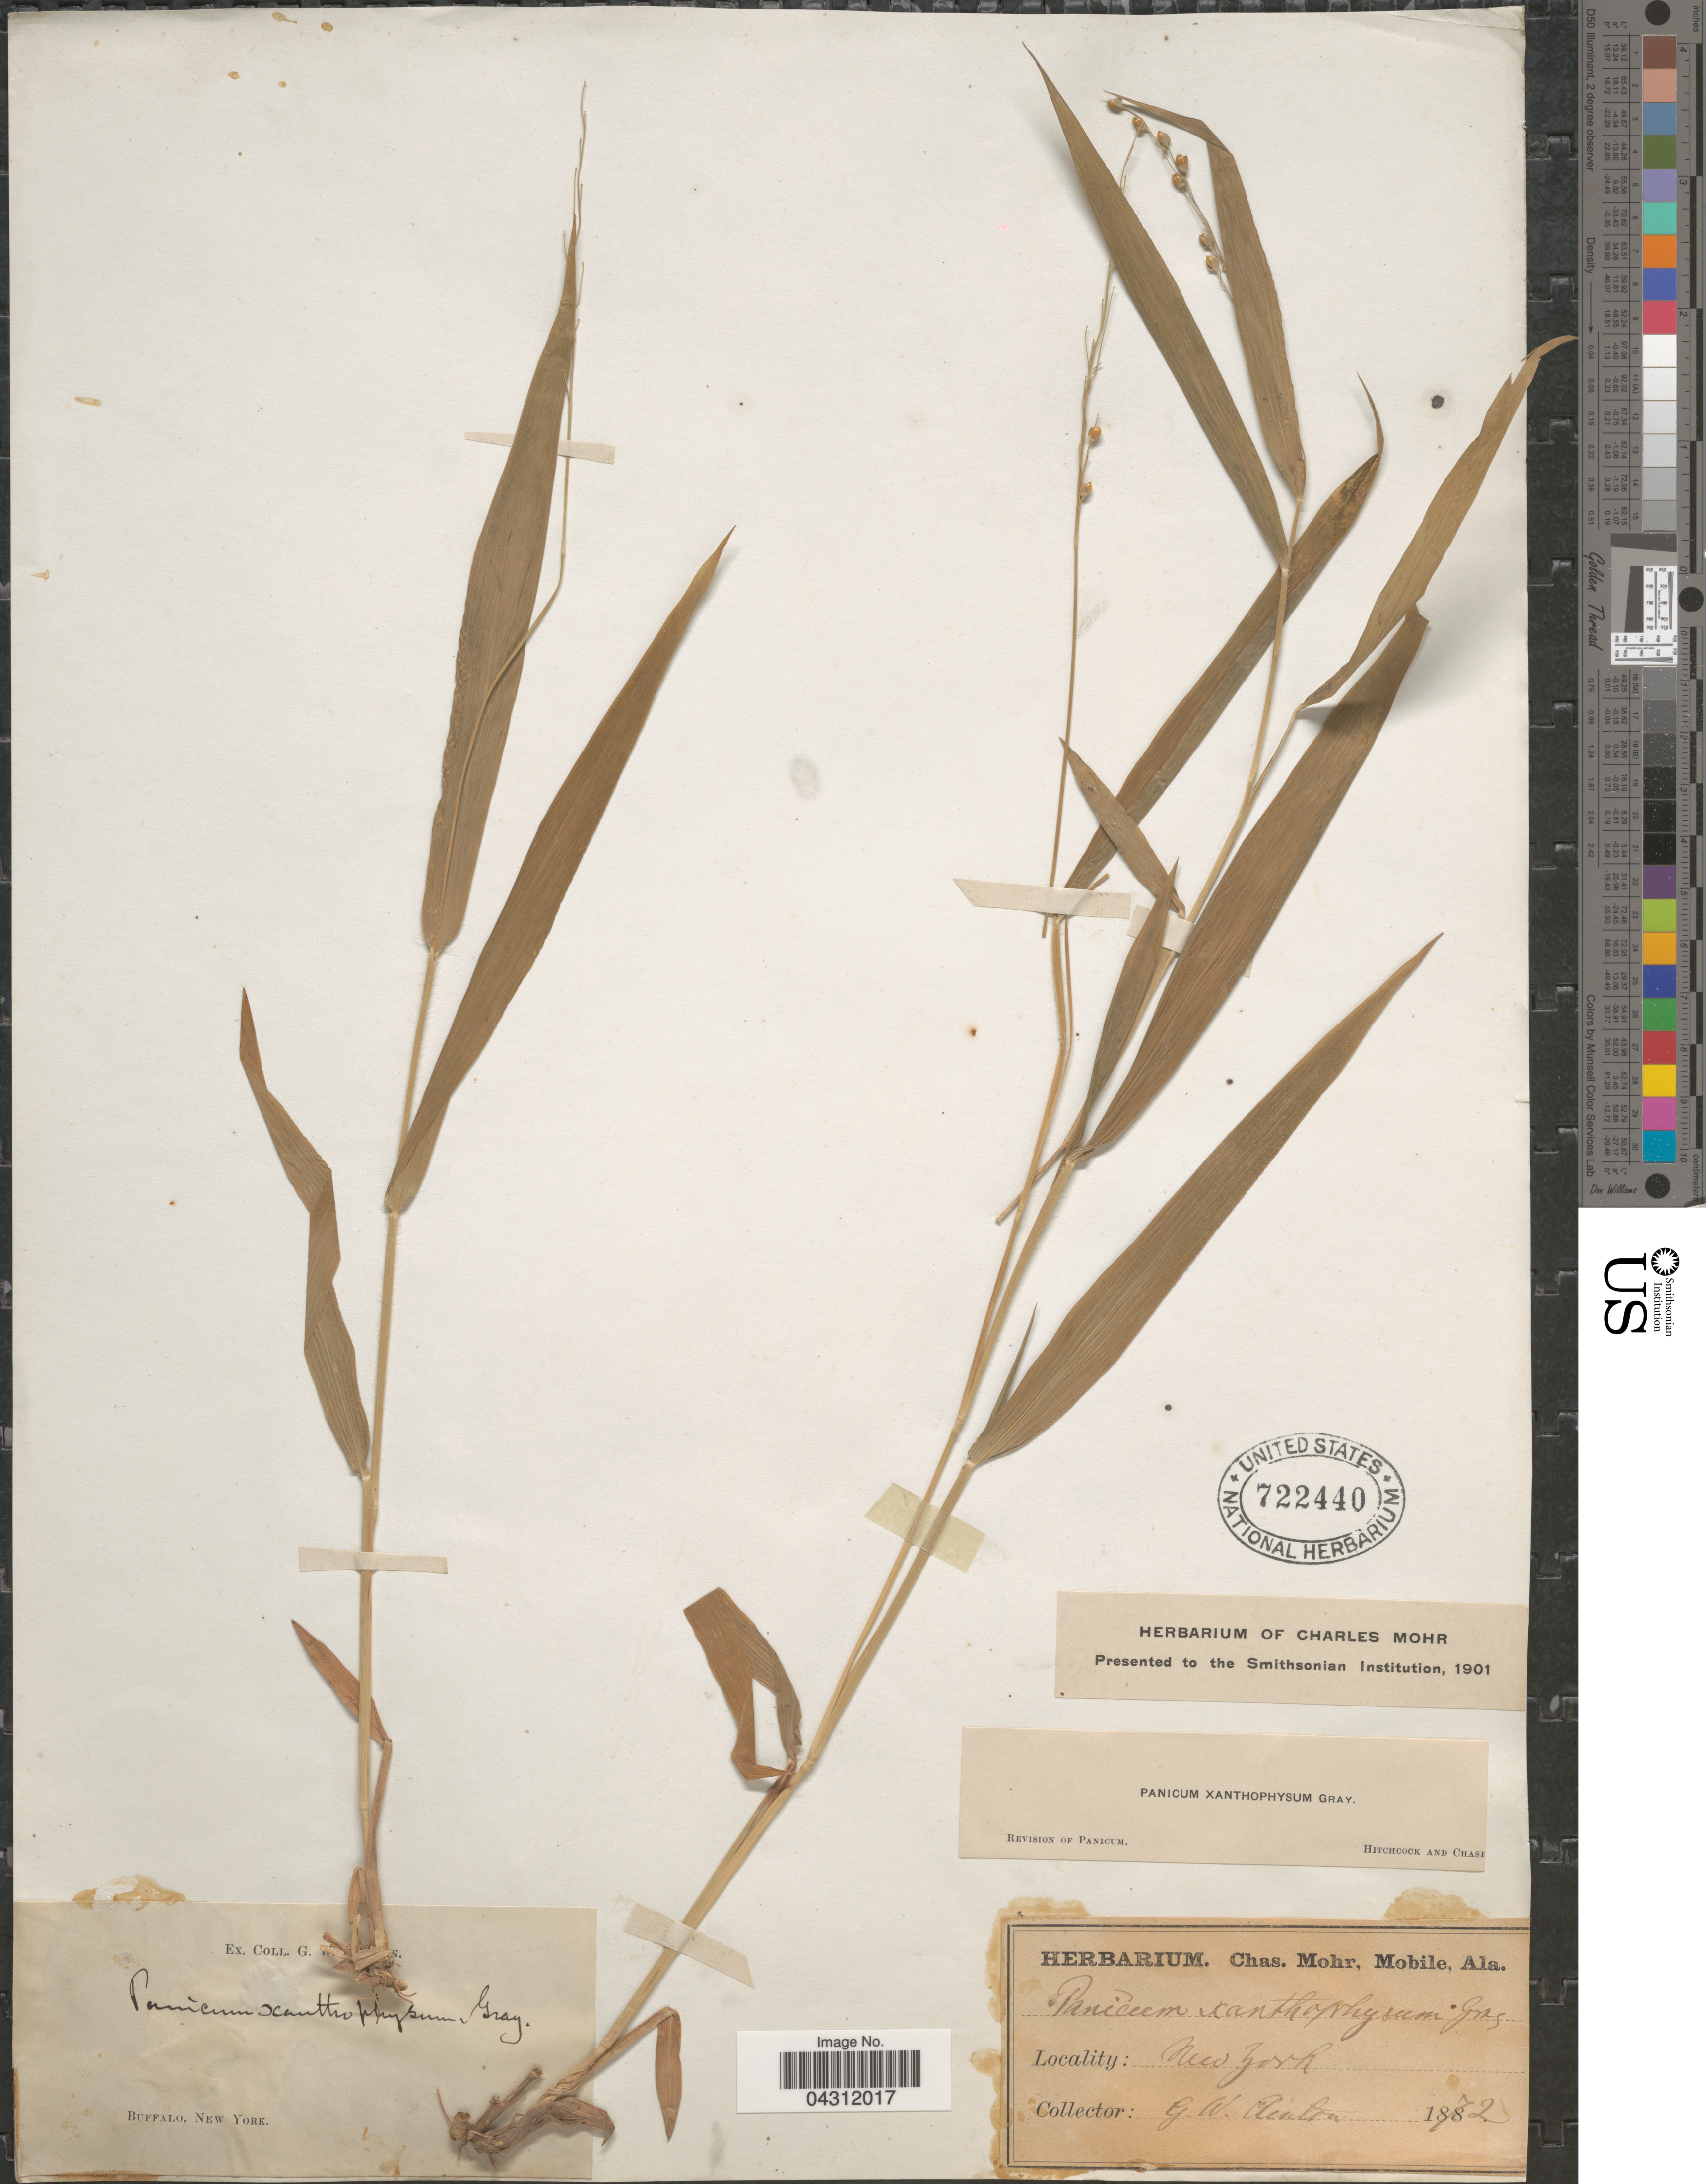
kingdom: Plantae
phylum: Tracheophyta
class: Liliopsida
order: Poales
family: Poaceae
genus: Dichanthelium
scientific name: Dichanthelium xanthophysum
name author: (A. Gray) Freckmann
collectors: G. W. Clinton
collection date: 1872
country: United States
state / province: New York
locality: Buffalo.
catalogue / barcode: US 722440